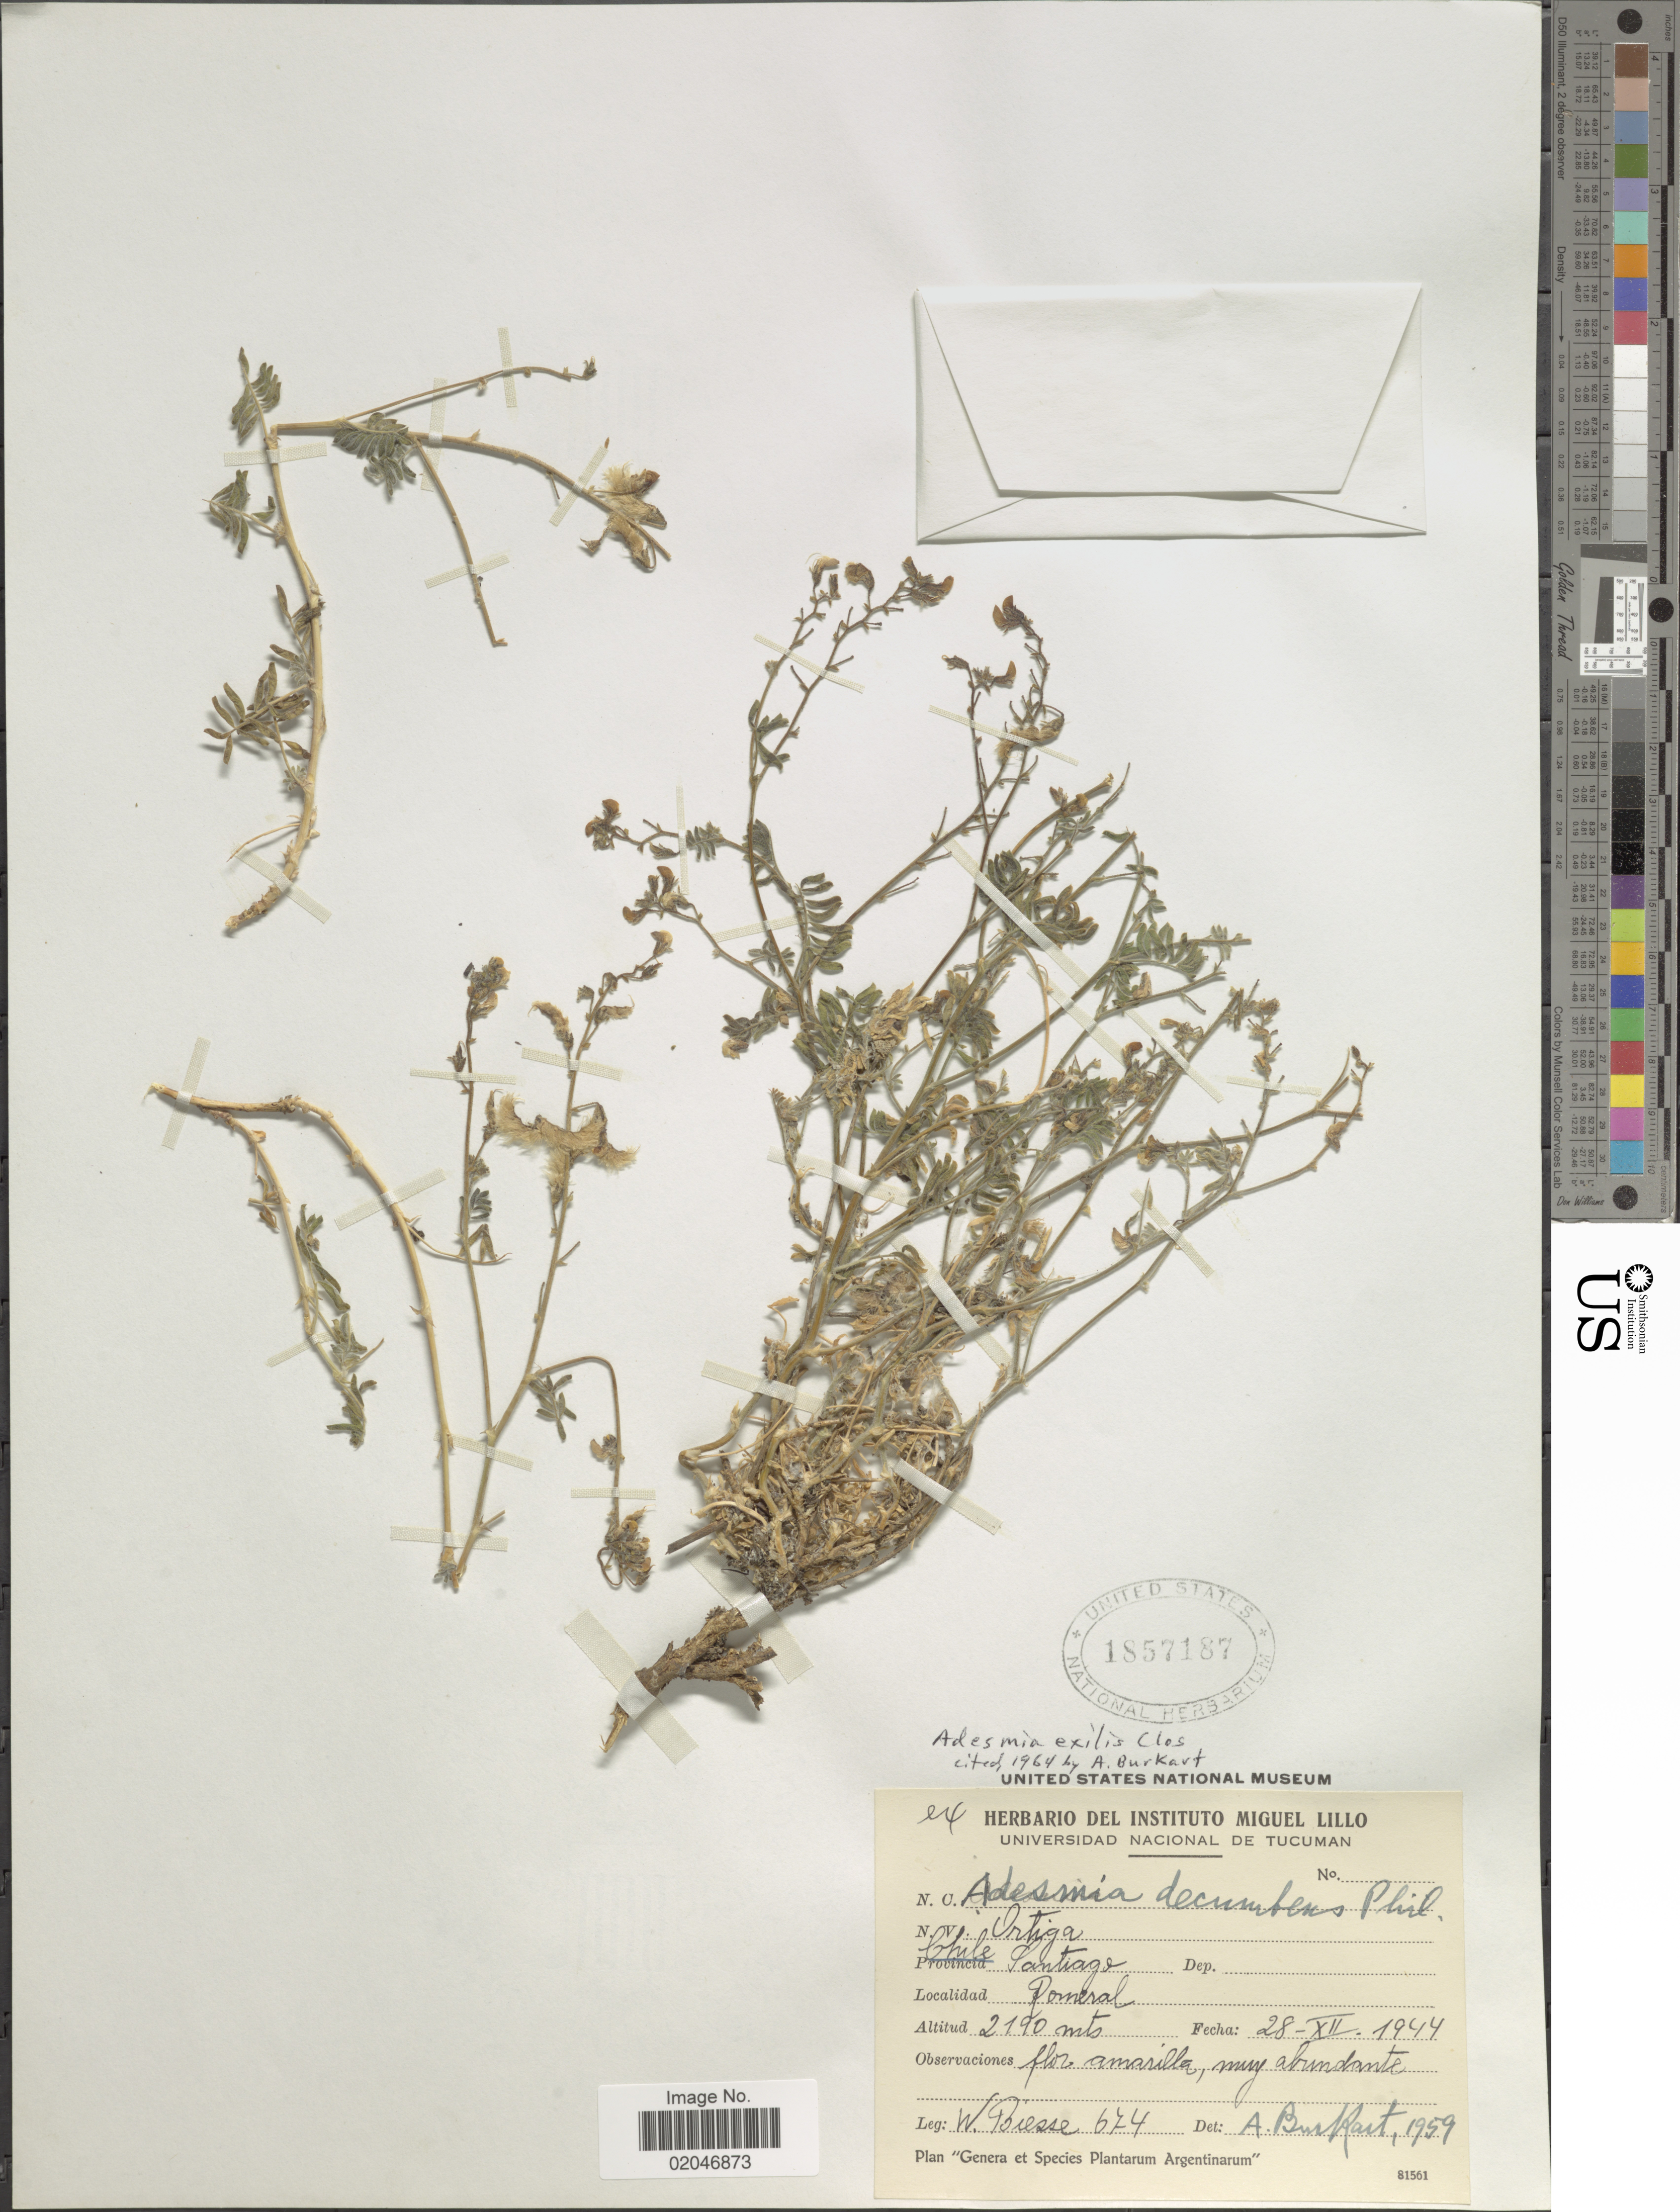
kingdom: Plantae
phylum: Tracheophyta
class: Magnoliopsida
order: Fabales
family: Fabaceae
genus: Adesmia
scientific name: Adesmia exilis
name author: Clos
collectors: W. Biese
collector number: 674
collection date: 1944-12-28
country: Chile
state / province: Región Metropolitana (RM)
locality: Santiago, Romeral.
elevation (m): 2190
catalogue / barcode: US 1857187